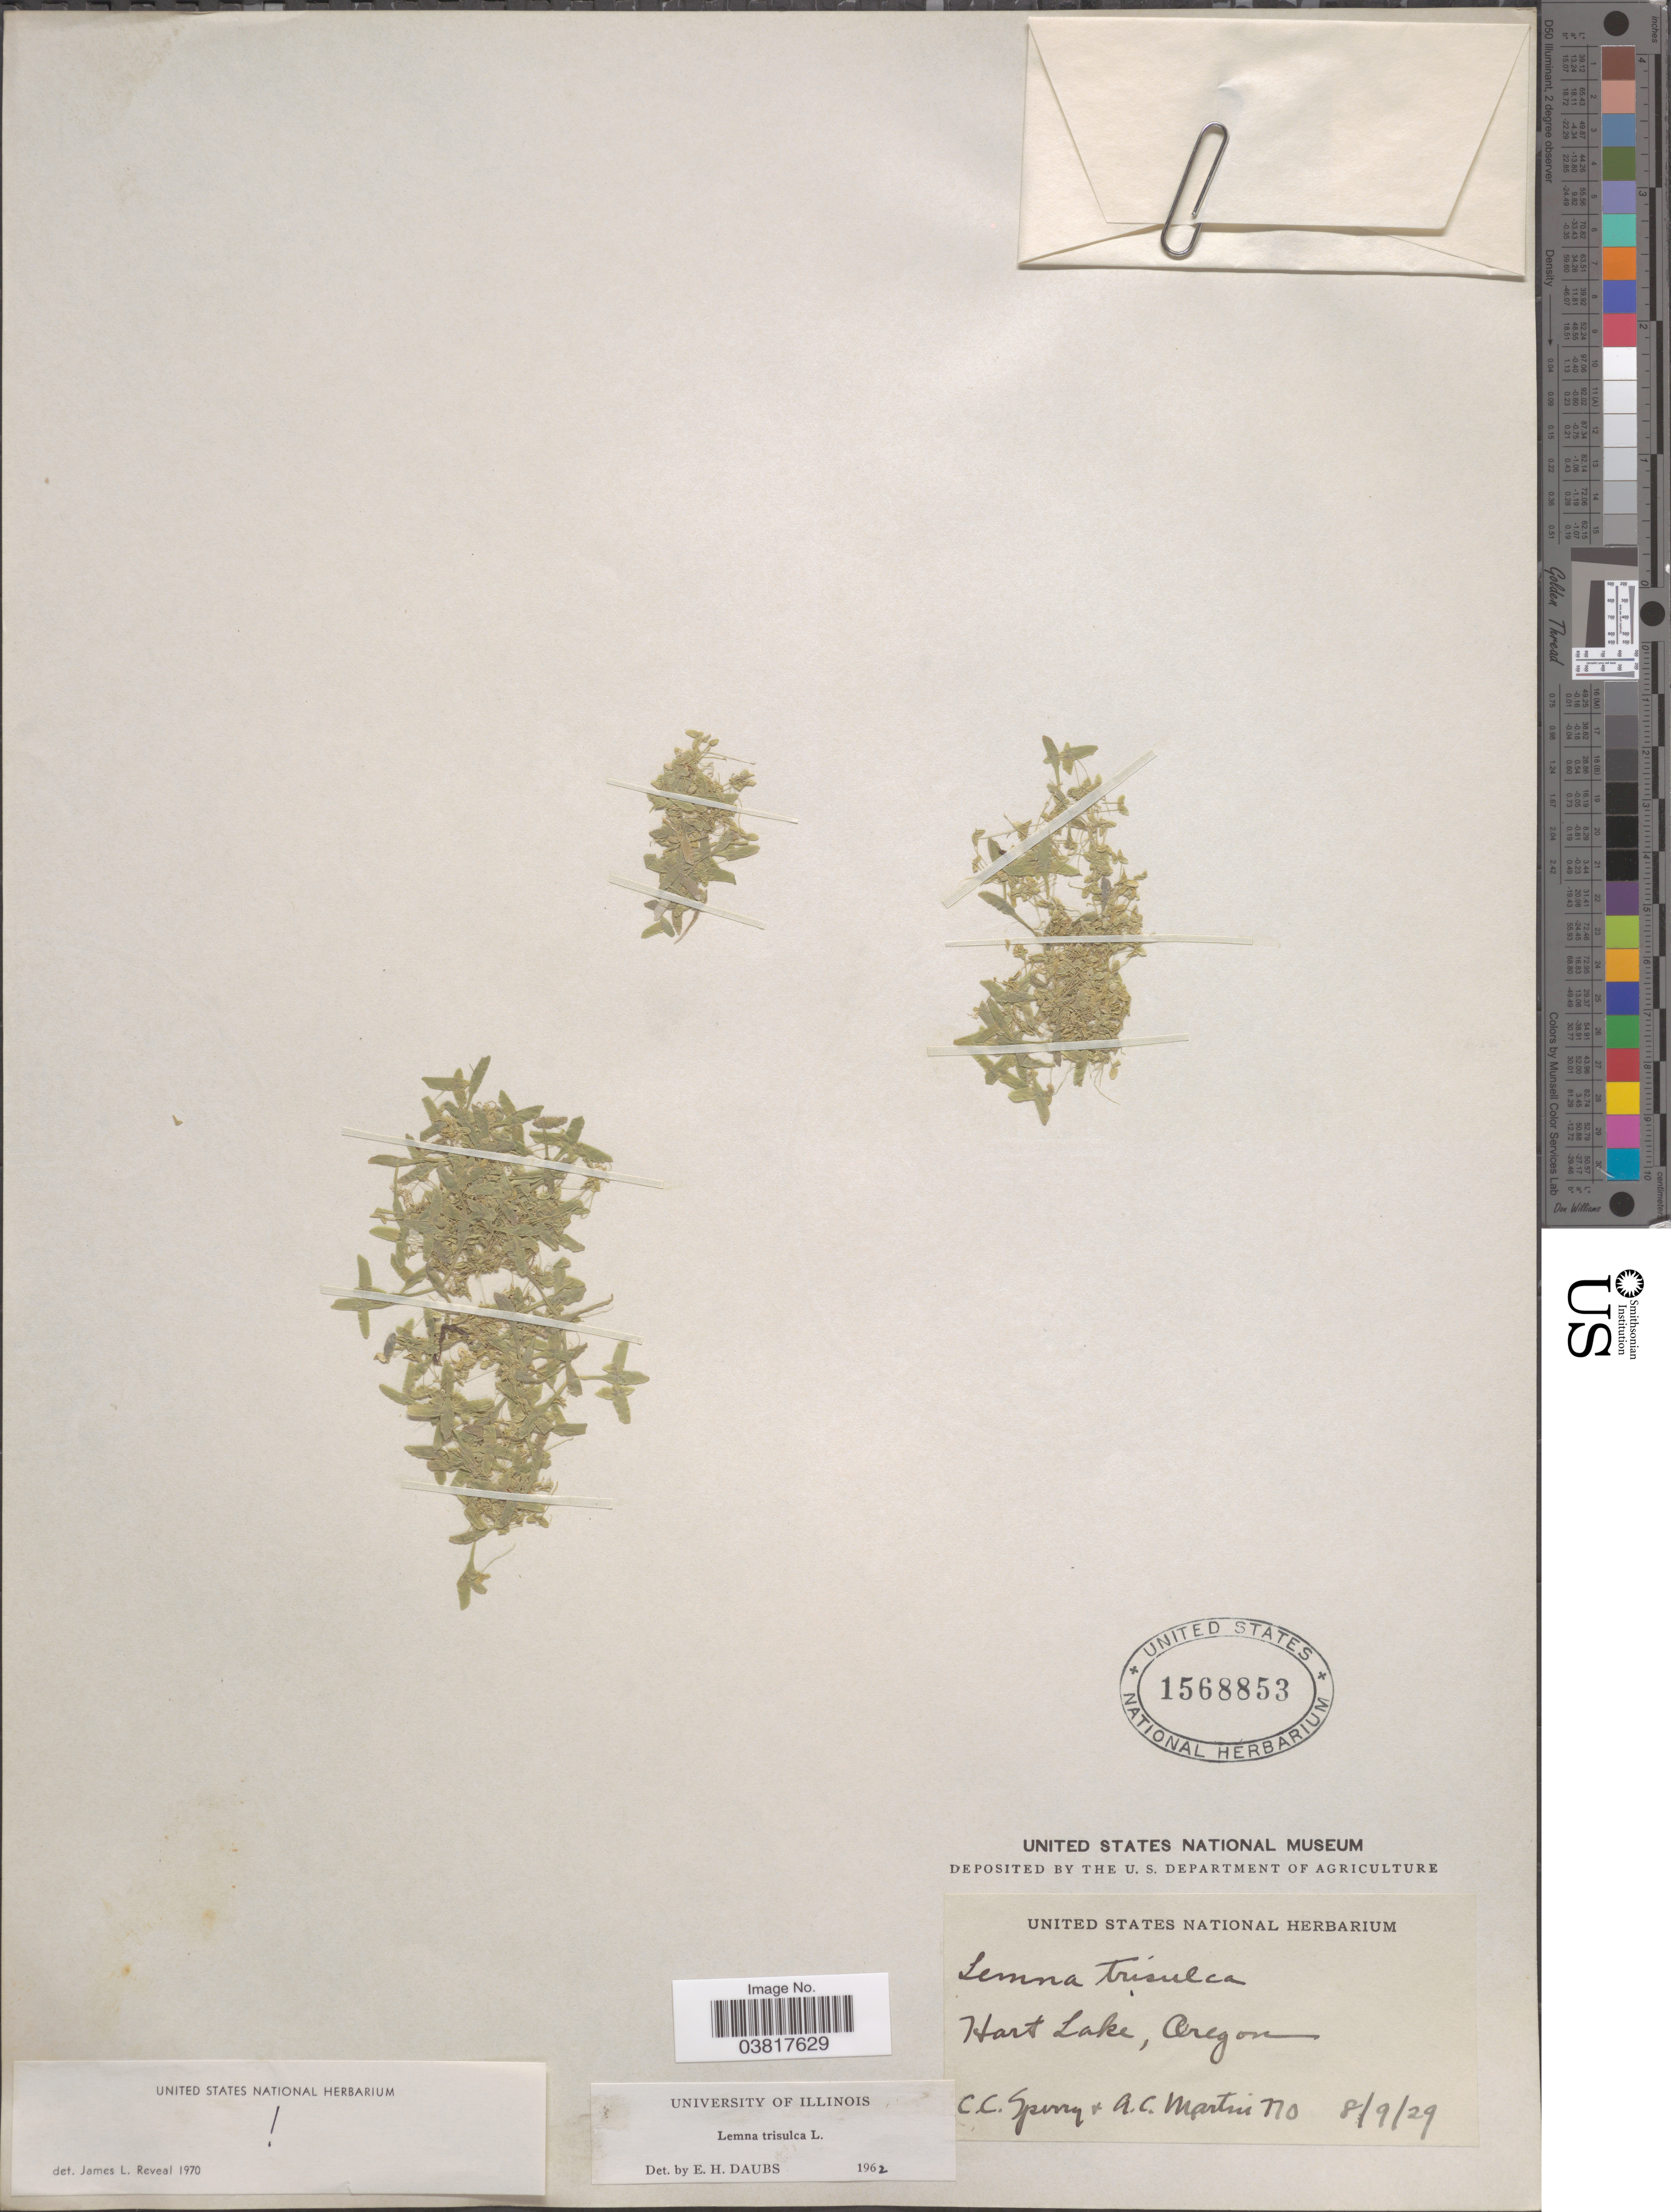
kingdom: Plantae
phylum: Tracheophyta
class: Liliopsida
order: Alismatales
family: Araceae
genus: Lemna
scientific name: Lemna trisulca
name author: L.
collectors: C. C. Sperry & A. C. Martin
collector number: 770*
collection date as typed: Transcribed d/m/y: 8/9/29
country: United States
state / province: Oregon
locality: Hart Lake.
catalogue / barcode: US 1568853